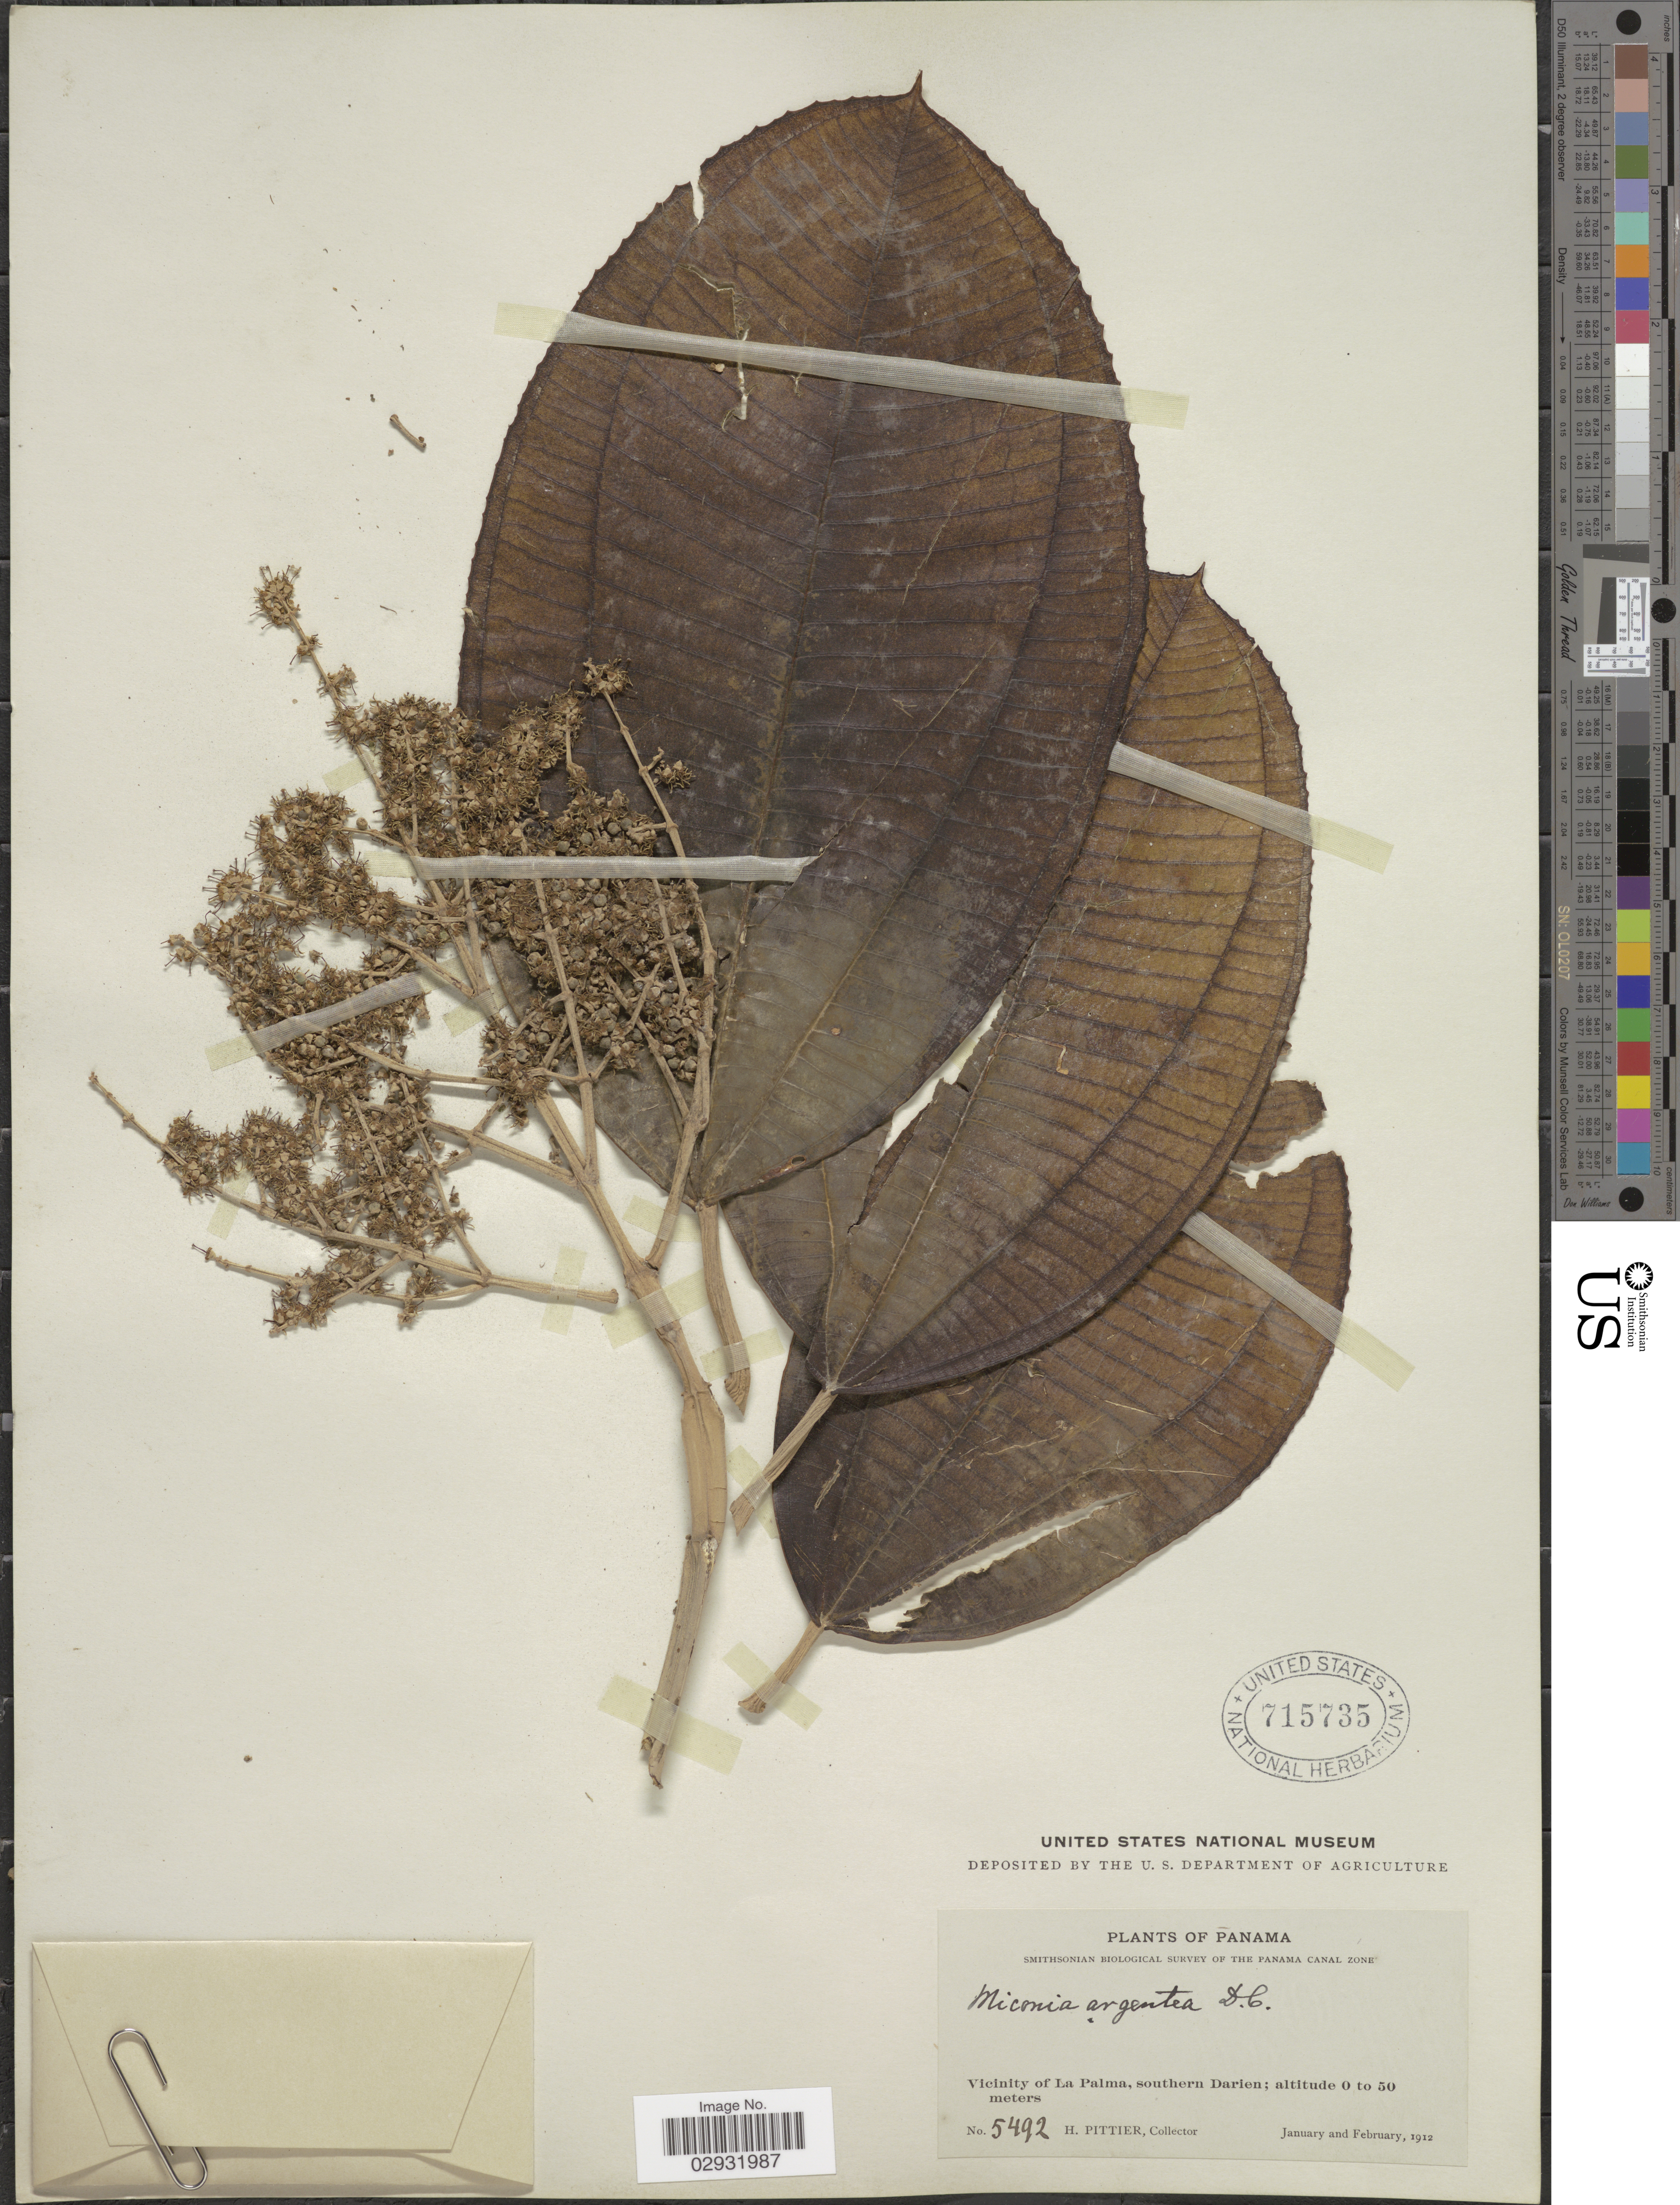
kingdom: Plantae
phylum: Tracheophyta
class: Magnoliopsida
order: Myrtales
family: Melastomataceae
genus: Miconia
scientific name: Miconia argentea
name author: (Sw.) DC.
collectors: H. F. Pittier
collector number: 5492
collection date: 1912-01/1912-02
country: Panama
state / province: Darién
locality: Vicinity of La Palma, southern Darien.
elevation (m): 0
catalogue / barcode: US 715735